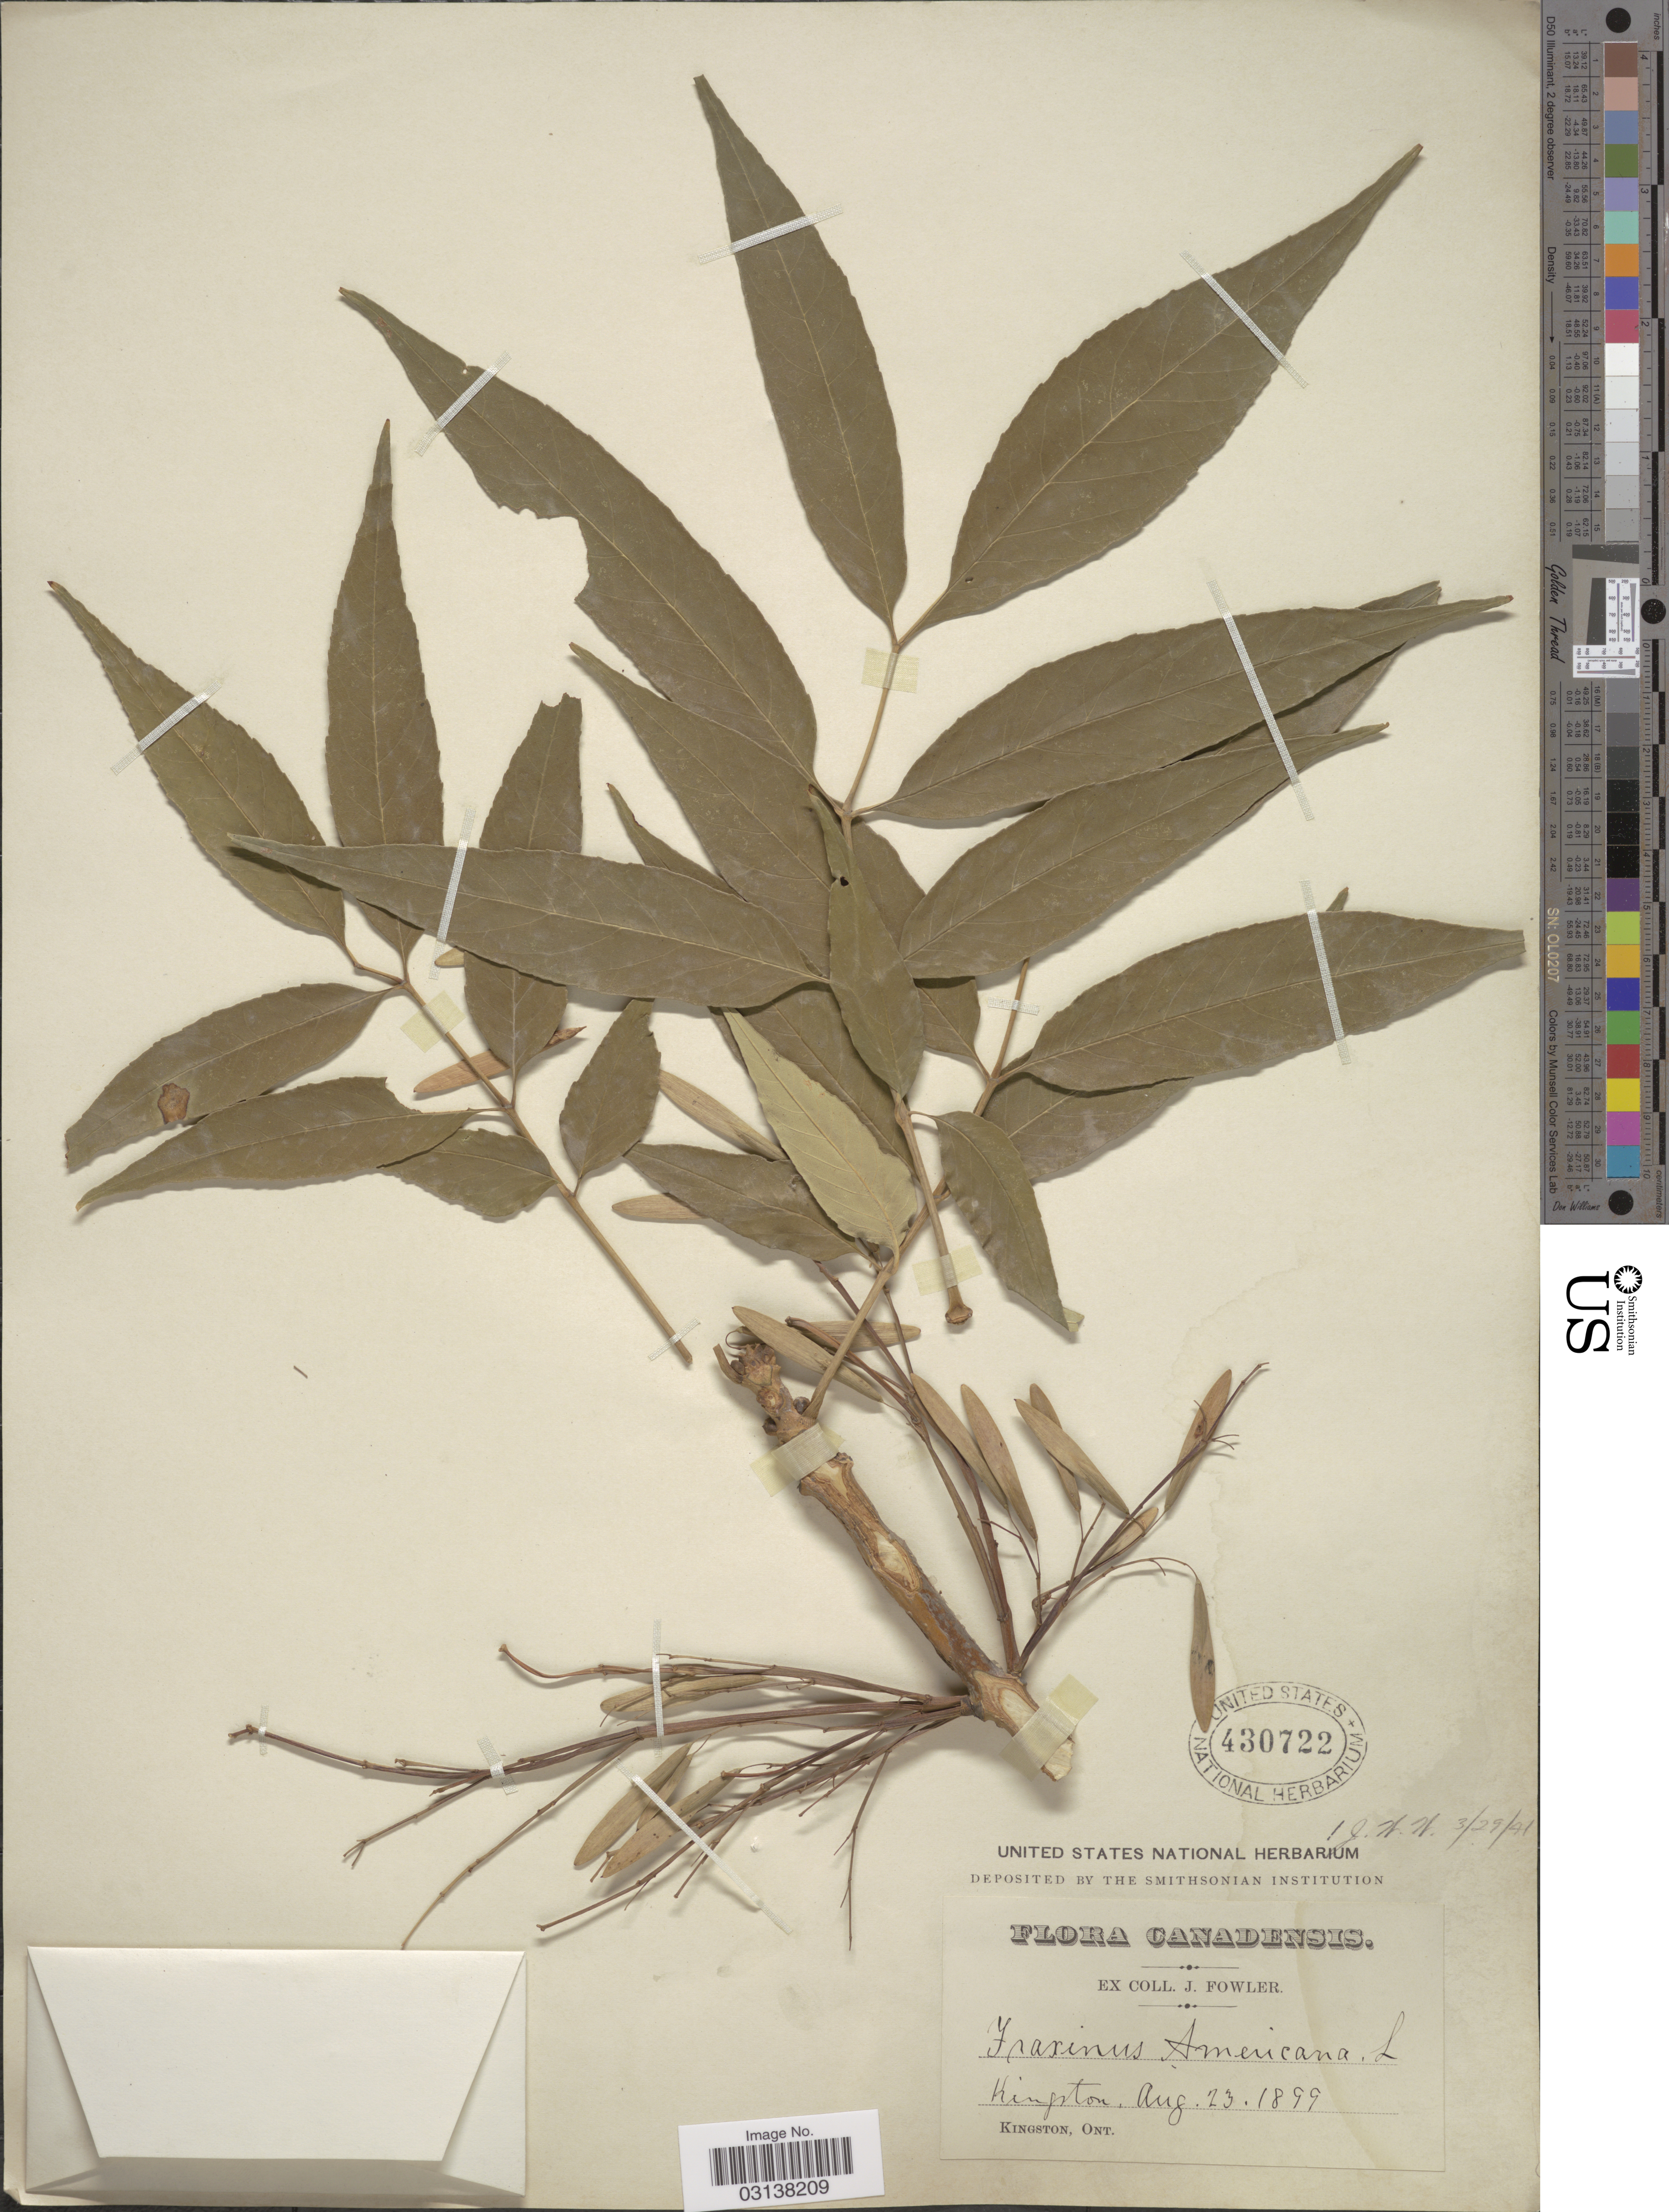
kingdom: Plantae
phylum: Tracheophyta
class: Magnoliopsida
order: Lamiales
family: Oleaceae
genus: Fraxinus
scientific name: Fraxinus americana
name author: L.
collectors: J. Fowler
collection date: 1899-08-23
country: Canada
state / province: Ontario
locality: Kingston.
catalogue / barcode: US 430722